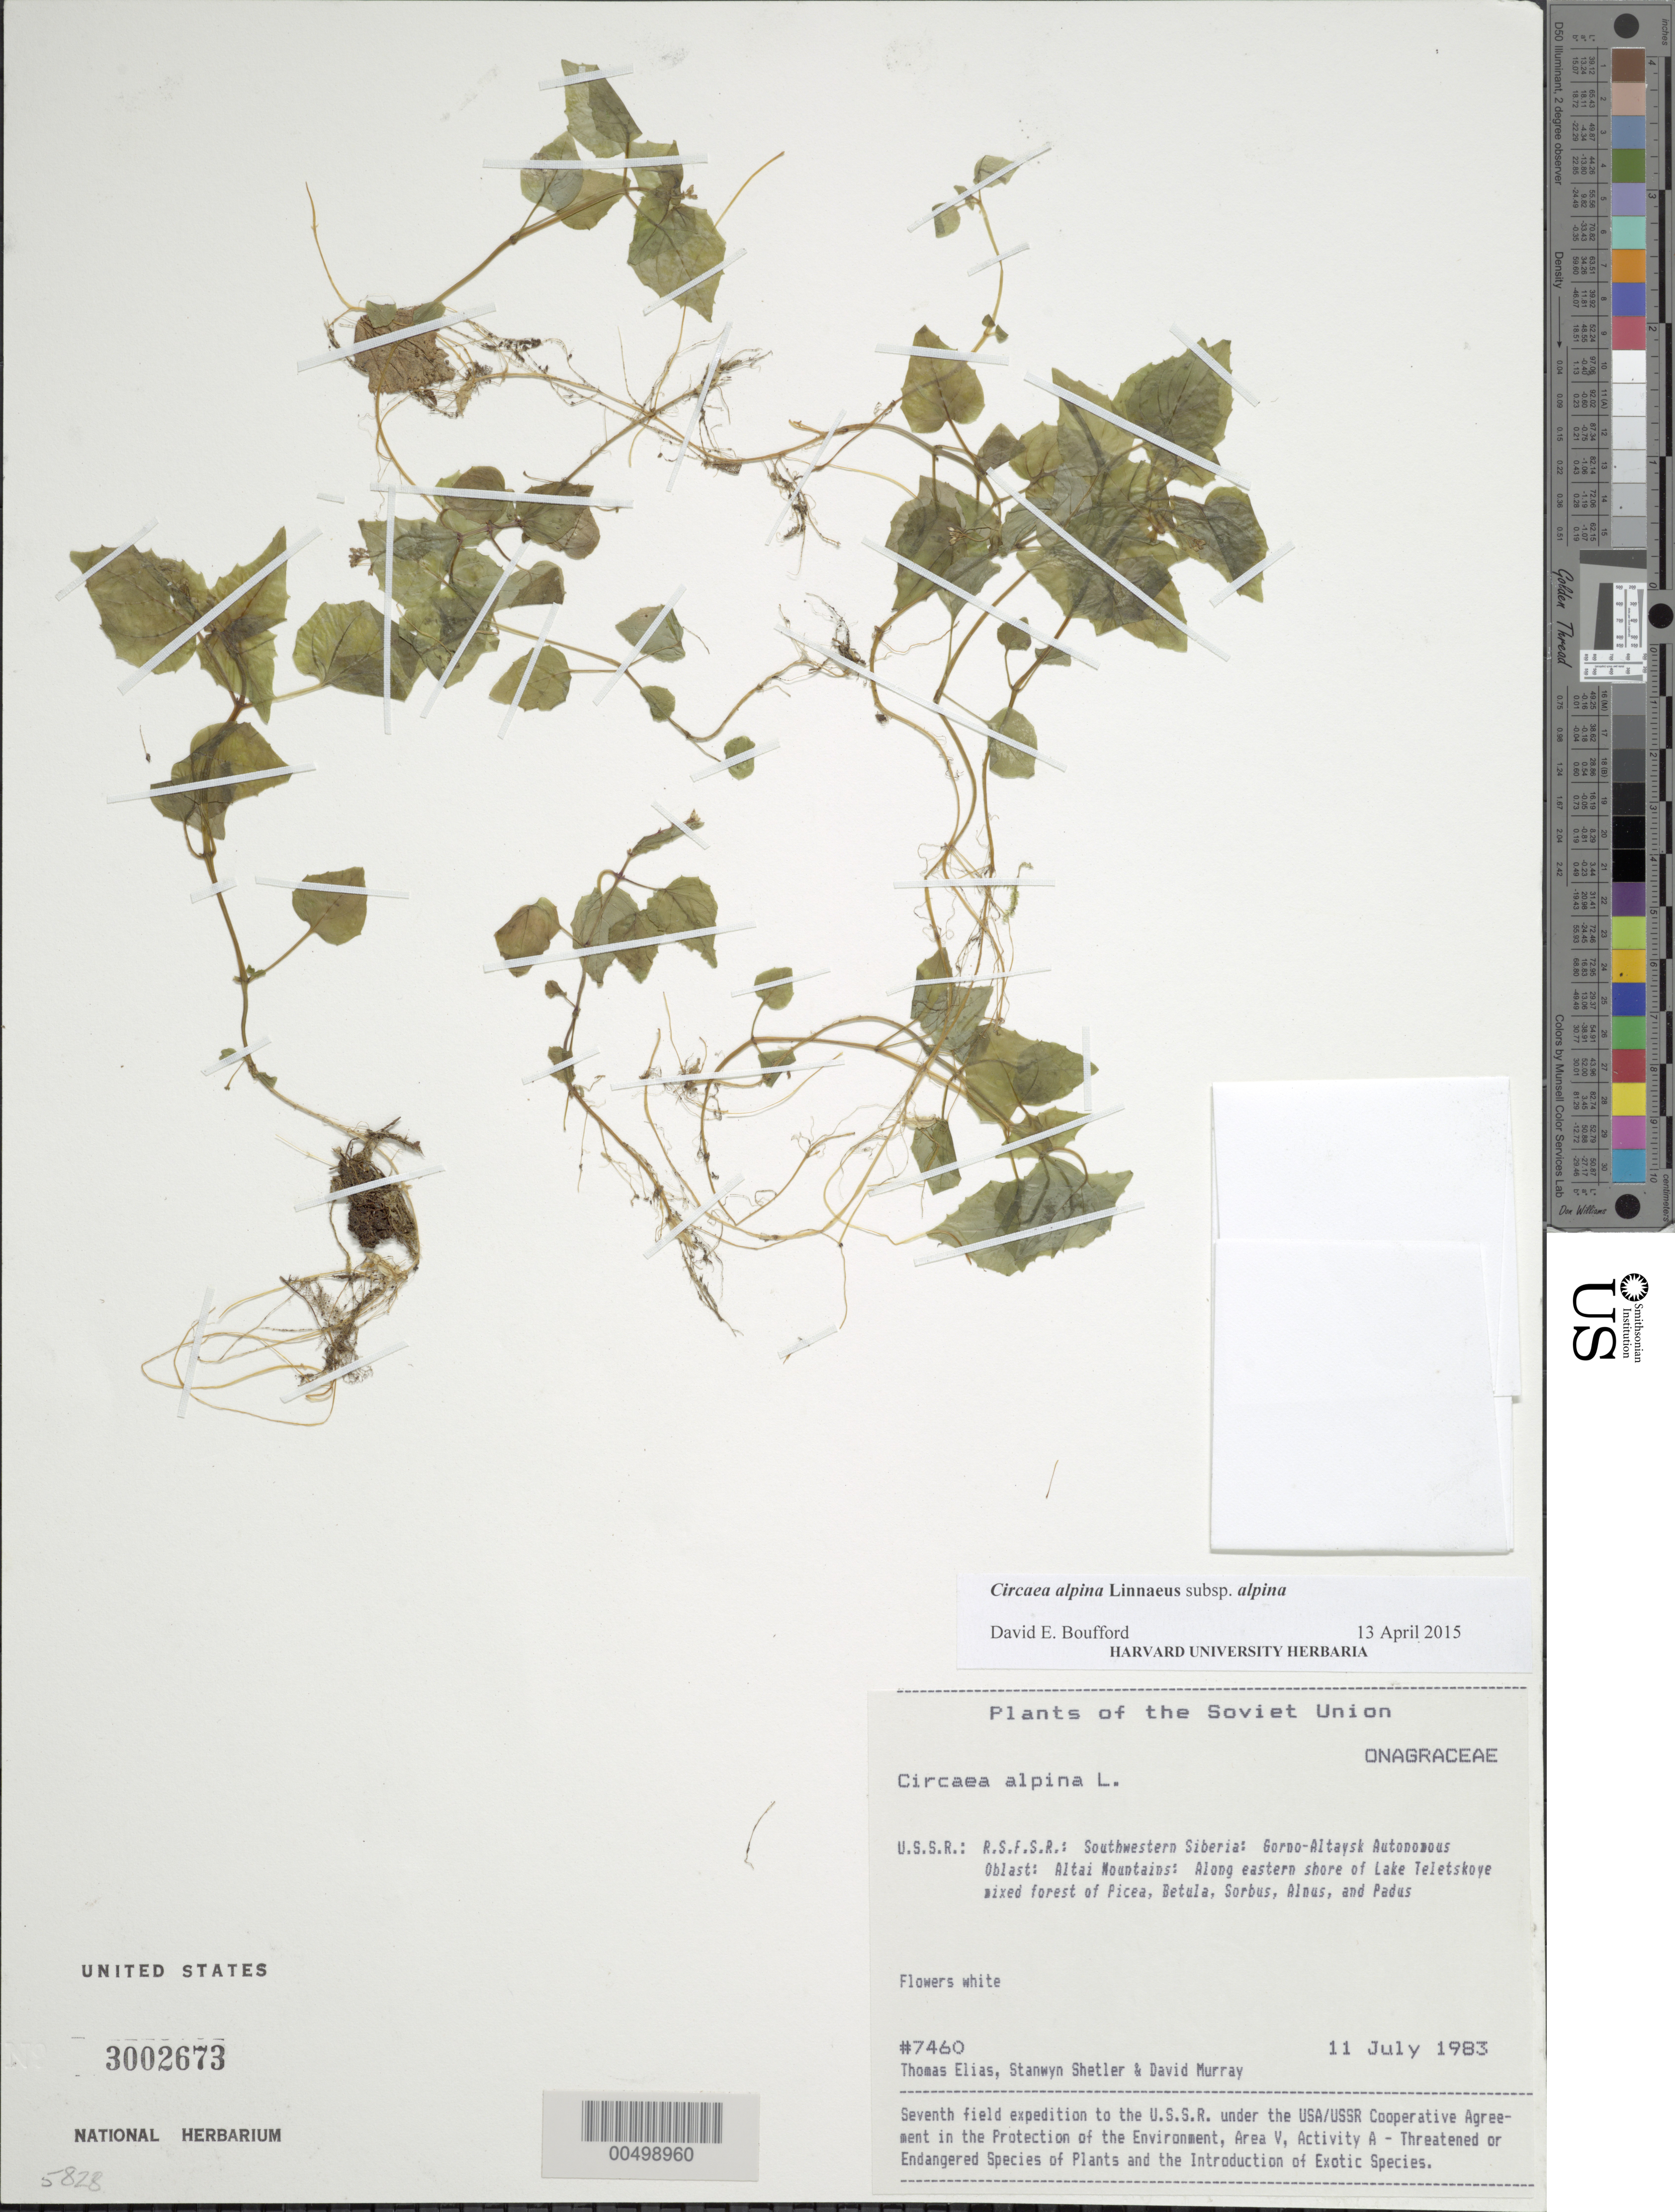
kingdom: Plantae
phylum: Tracheophyta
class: Magnoliopsida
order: Myrtales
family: Onagraceae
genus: Circaea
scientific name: Circaea alpina subsp. alpina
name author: L.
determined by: Boufford, D. E.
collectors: T. Elias, S. Shetler & D. F. Murray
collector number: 7460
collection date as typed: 11 Jul 1983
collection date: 1983-07-11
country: Russian Federation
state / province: Altai Republic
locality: Altai Mountains, along eastern shore of Lake Teletskoye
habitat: mixed forest of Picea, Betula, Sorbus, Alnus and Padus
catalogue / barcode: US 3002673